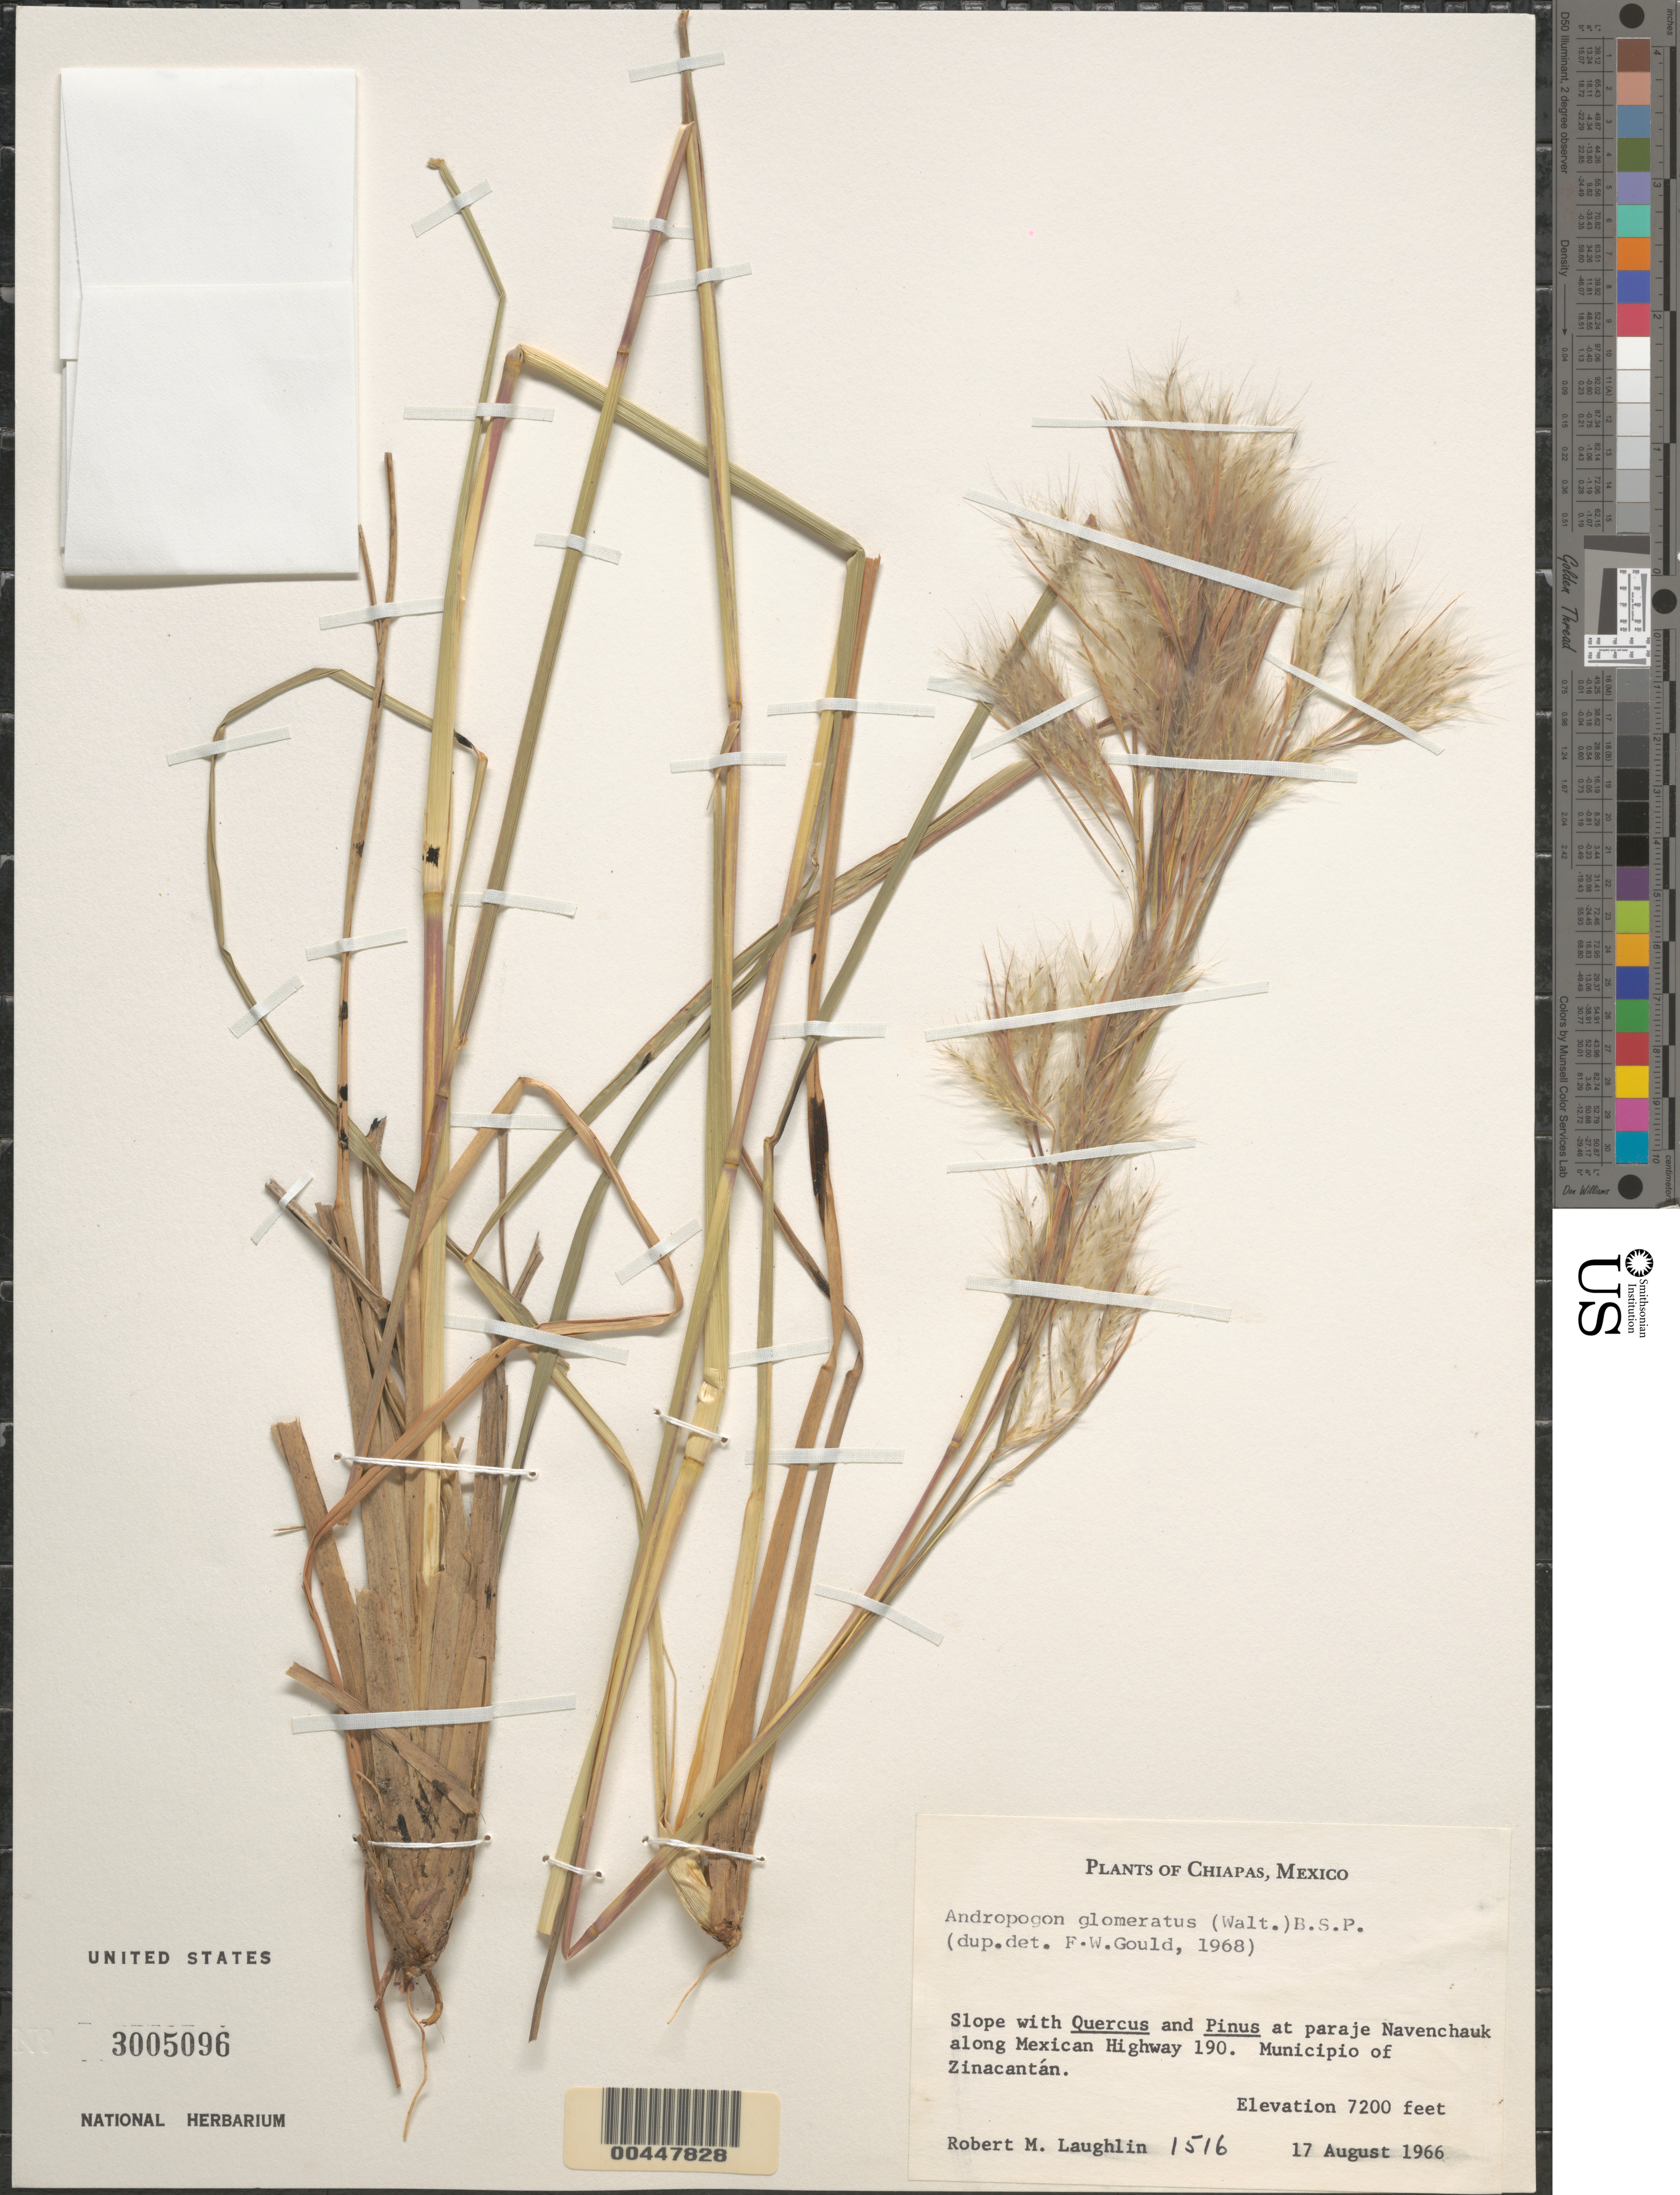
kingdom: Plantae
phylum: Tracheophyta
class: Liliopsida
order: Poales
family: Poaceae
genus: Andropogon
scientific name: Andropogon glomeratus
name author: (Walter) Britton, Stearns & Poggenb.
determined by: Gould, F. W.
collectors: R. M. Laughlin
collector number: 1516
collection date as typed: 17 Aug 1966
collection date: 1966-08-17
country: Mexico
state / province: Chiapas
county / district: Zinacantán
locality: At paraje Navenchauk along Mexican Hwy 190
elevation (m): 2195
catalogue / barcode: US 3005096